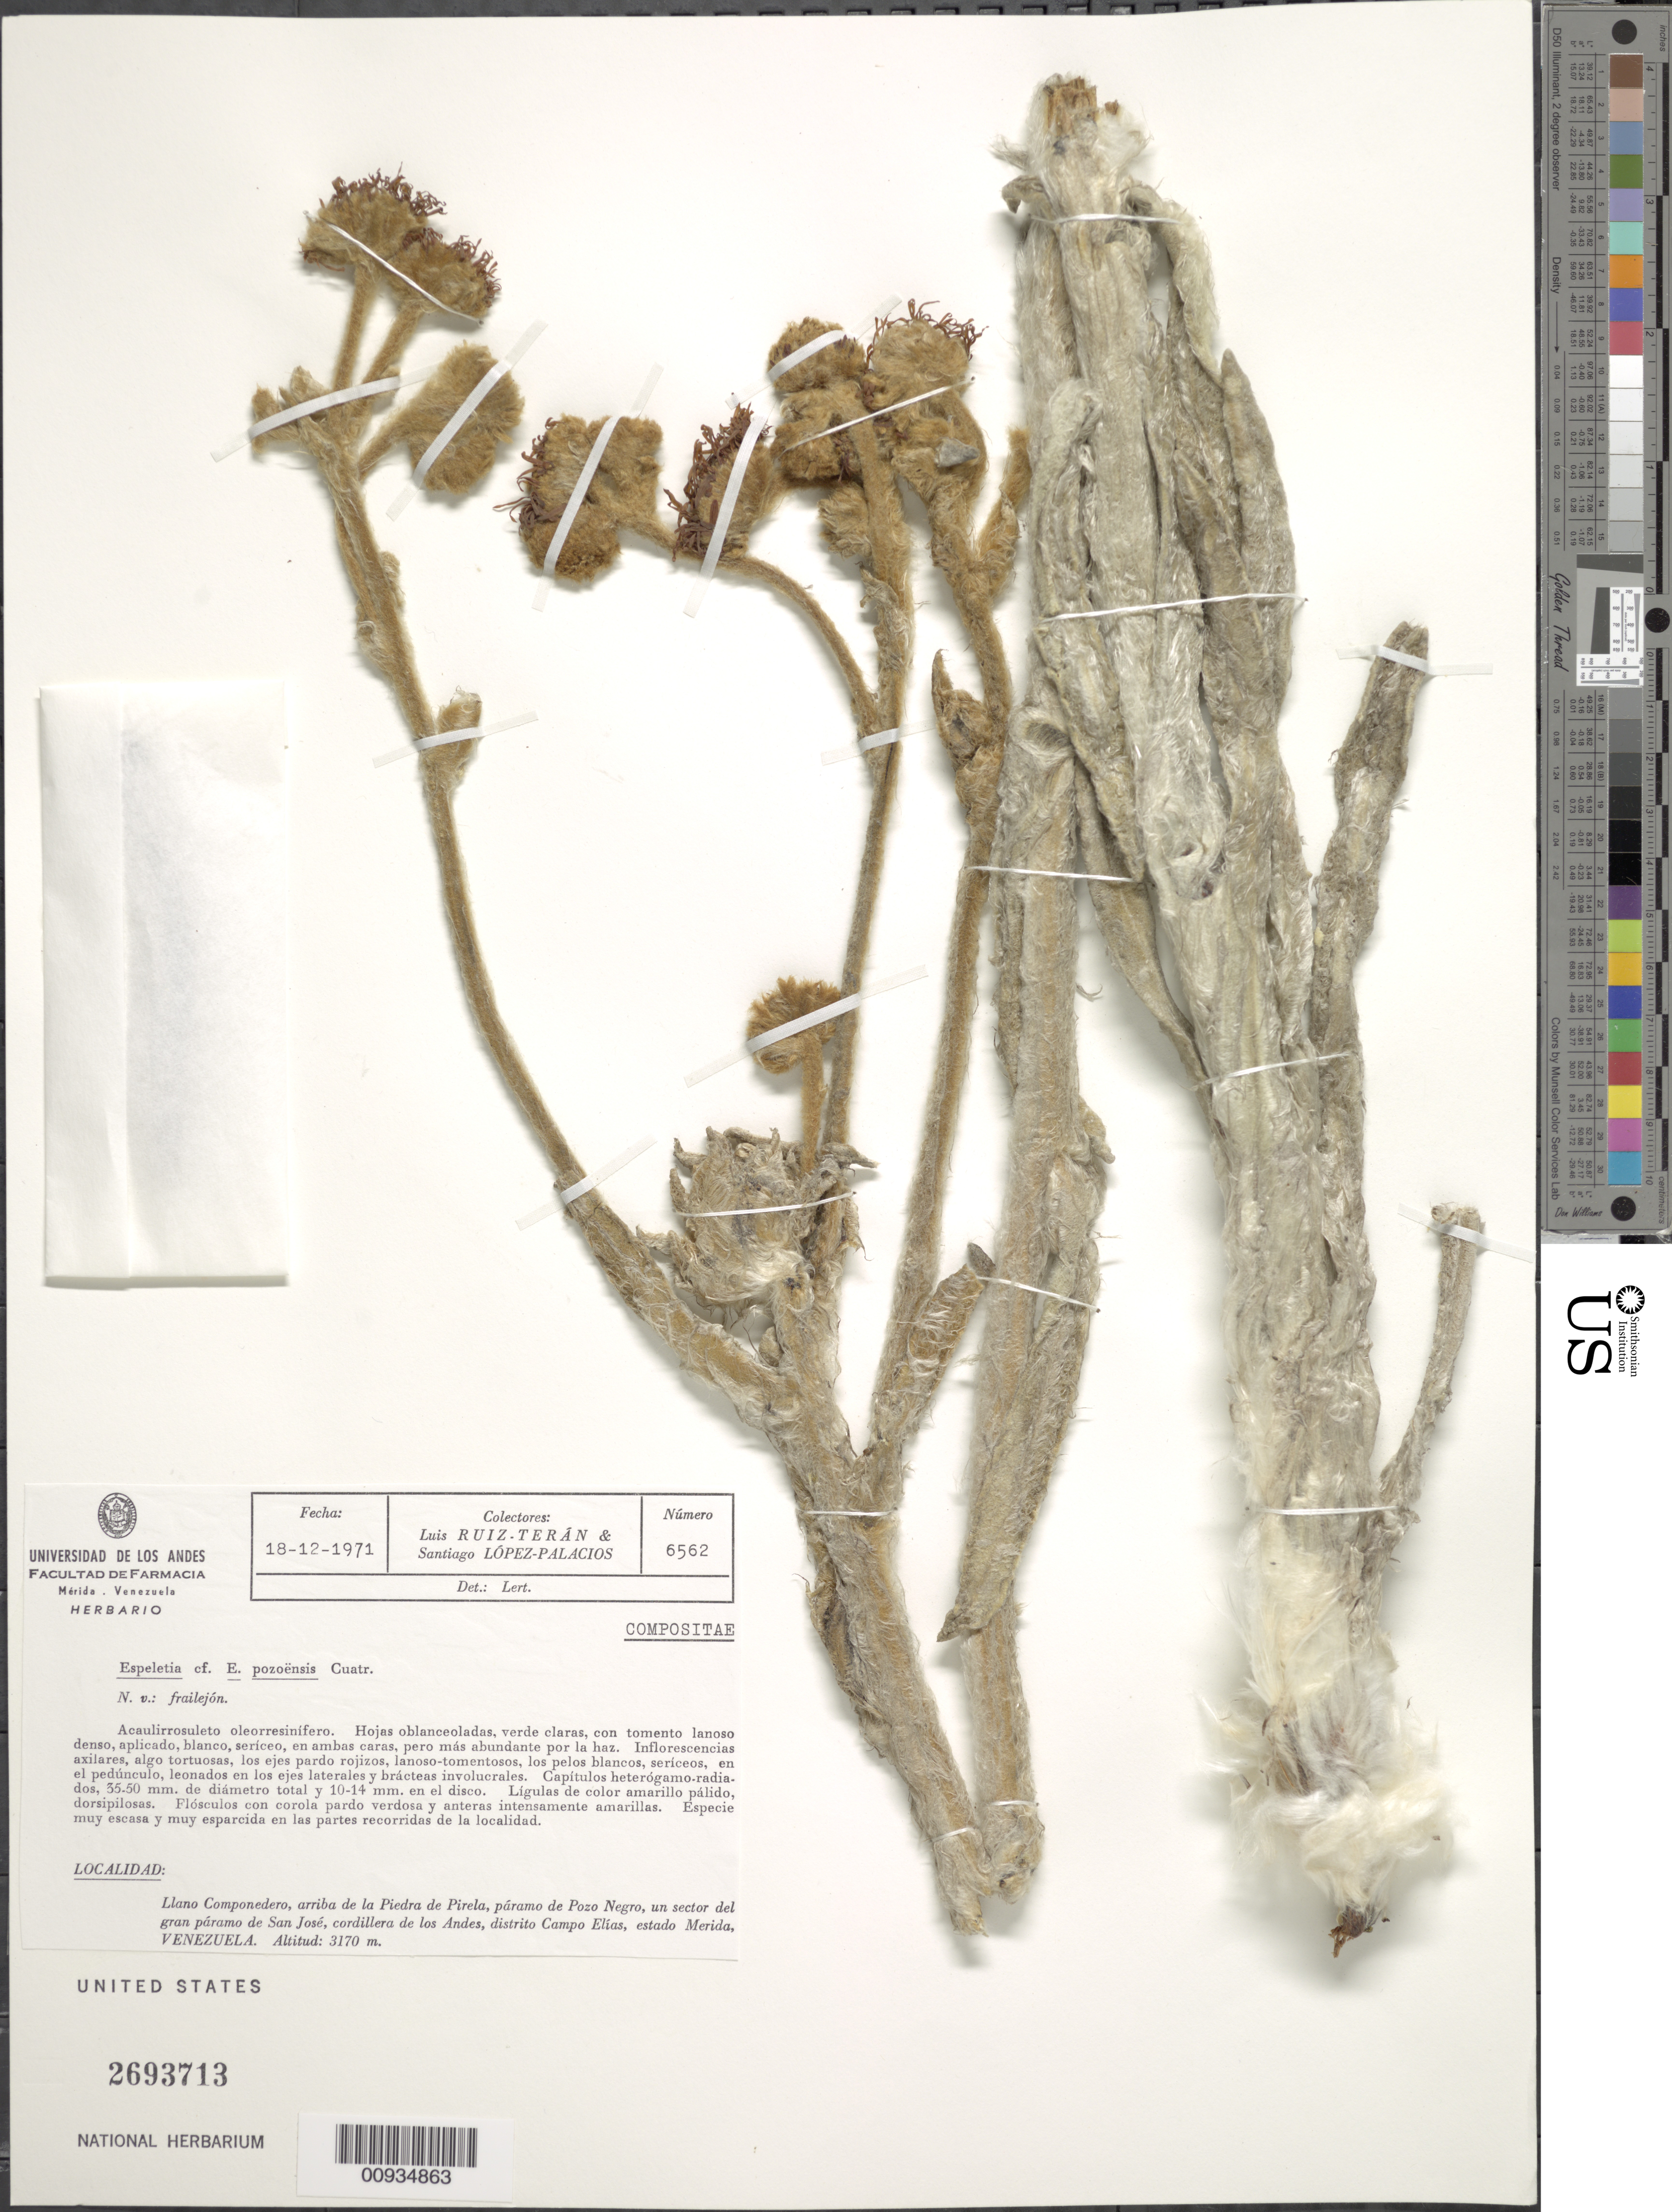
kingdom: Plantae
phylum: Tracheophyta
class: Magnoliopsida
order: Asterales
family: Asteraceae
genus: Espeletiopsis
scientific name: Espeletiopsis pozoensis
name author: (Cuatrec.) Cuatrec.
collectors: L. E. Ruíz-Terán & S. López-Palacios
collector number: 6562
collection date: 1971-12-18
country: Venezuela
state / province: Mérida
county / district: Campo Elías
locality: Páramo de Pozo Negro. Llano Componedero, arriba de la Piedra de Pirela, páramo de Pozo Negro, un sector del gran páramo de San José, cordillera de los Andes.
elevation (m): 3170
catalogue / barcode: US 2693713